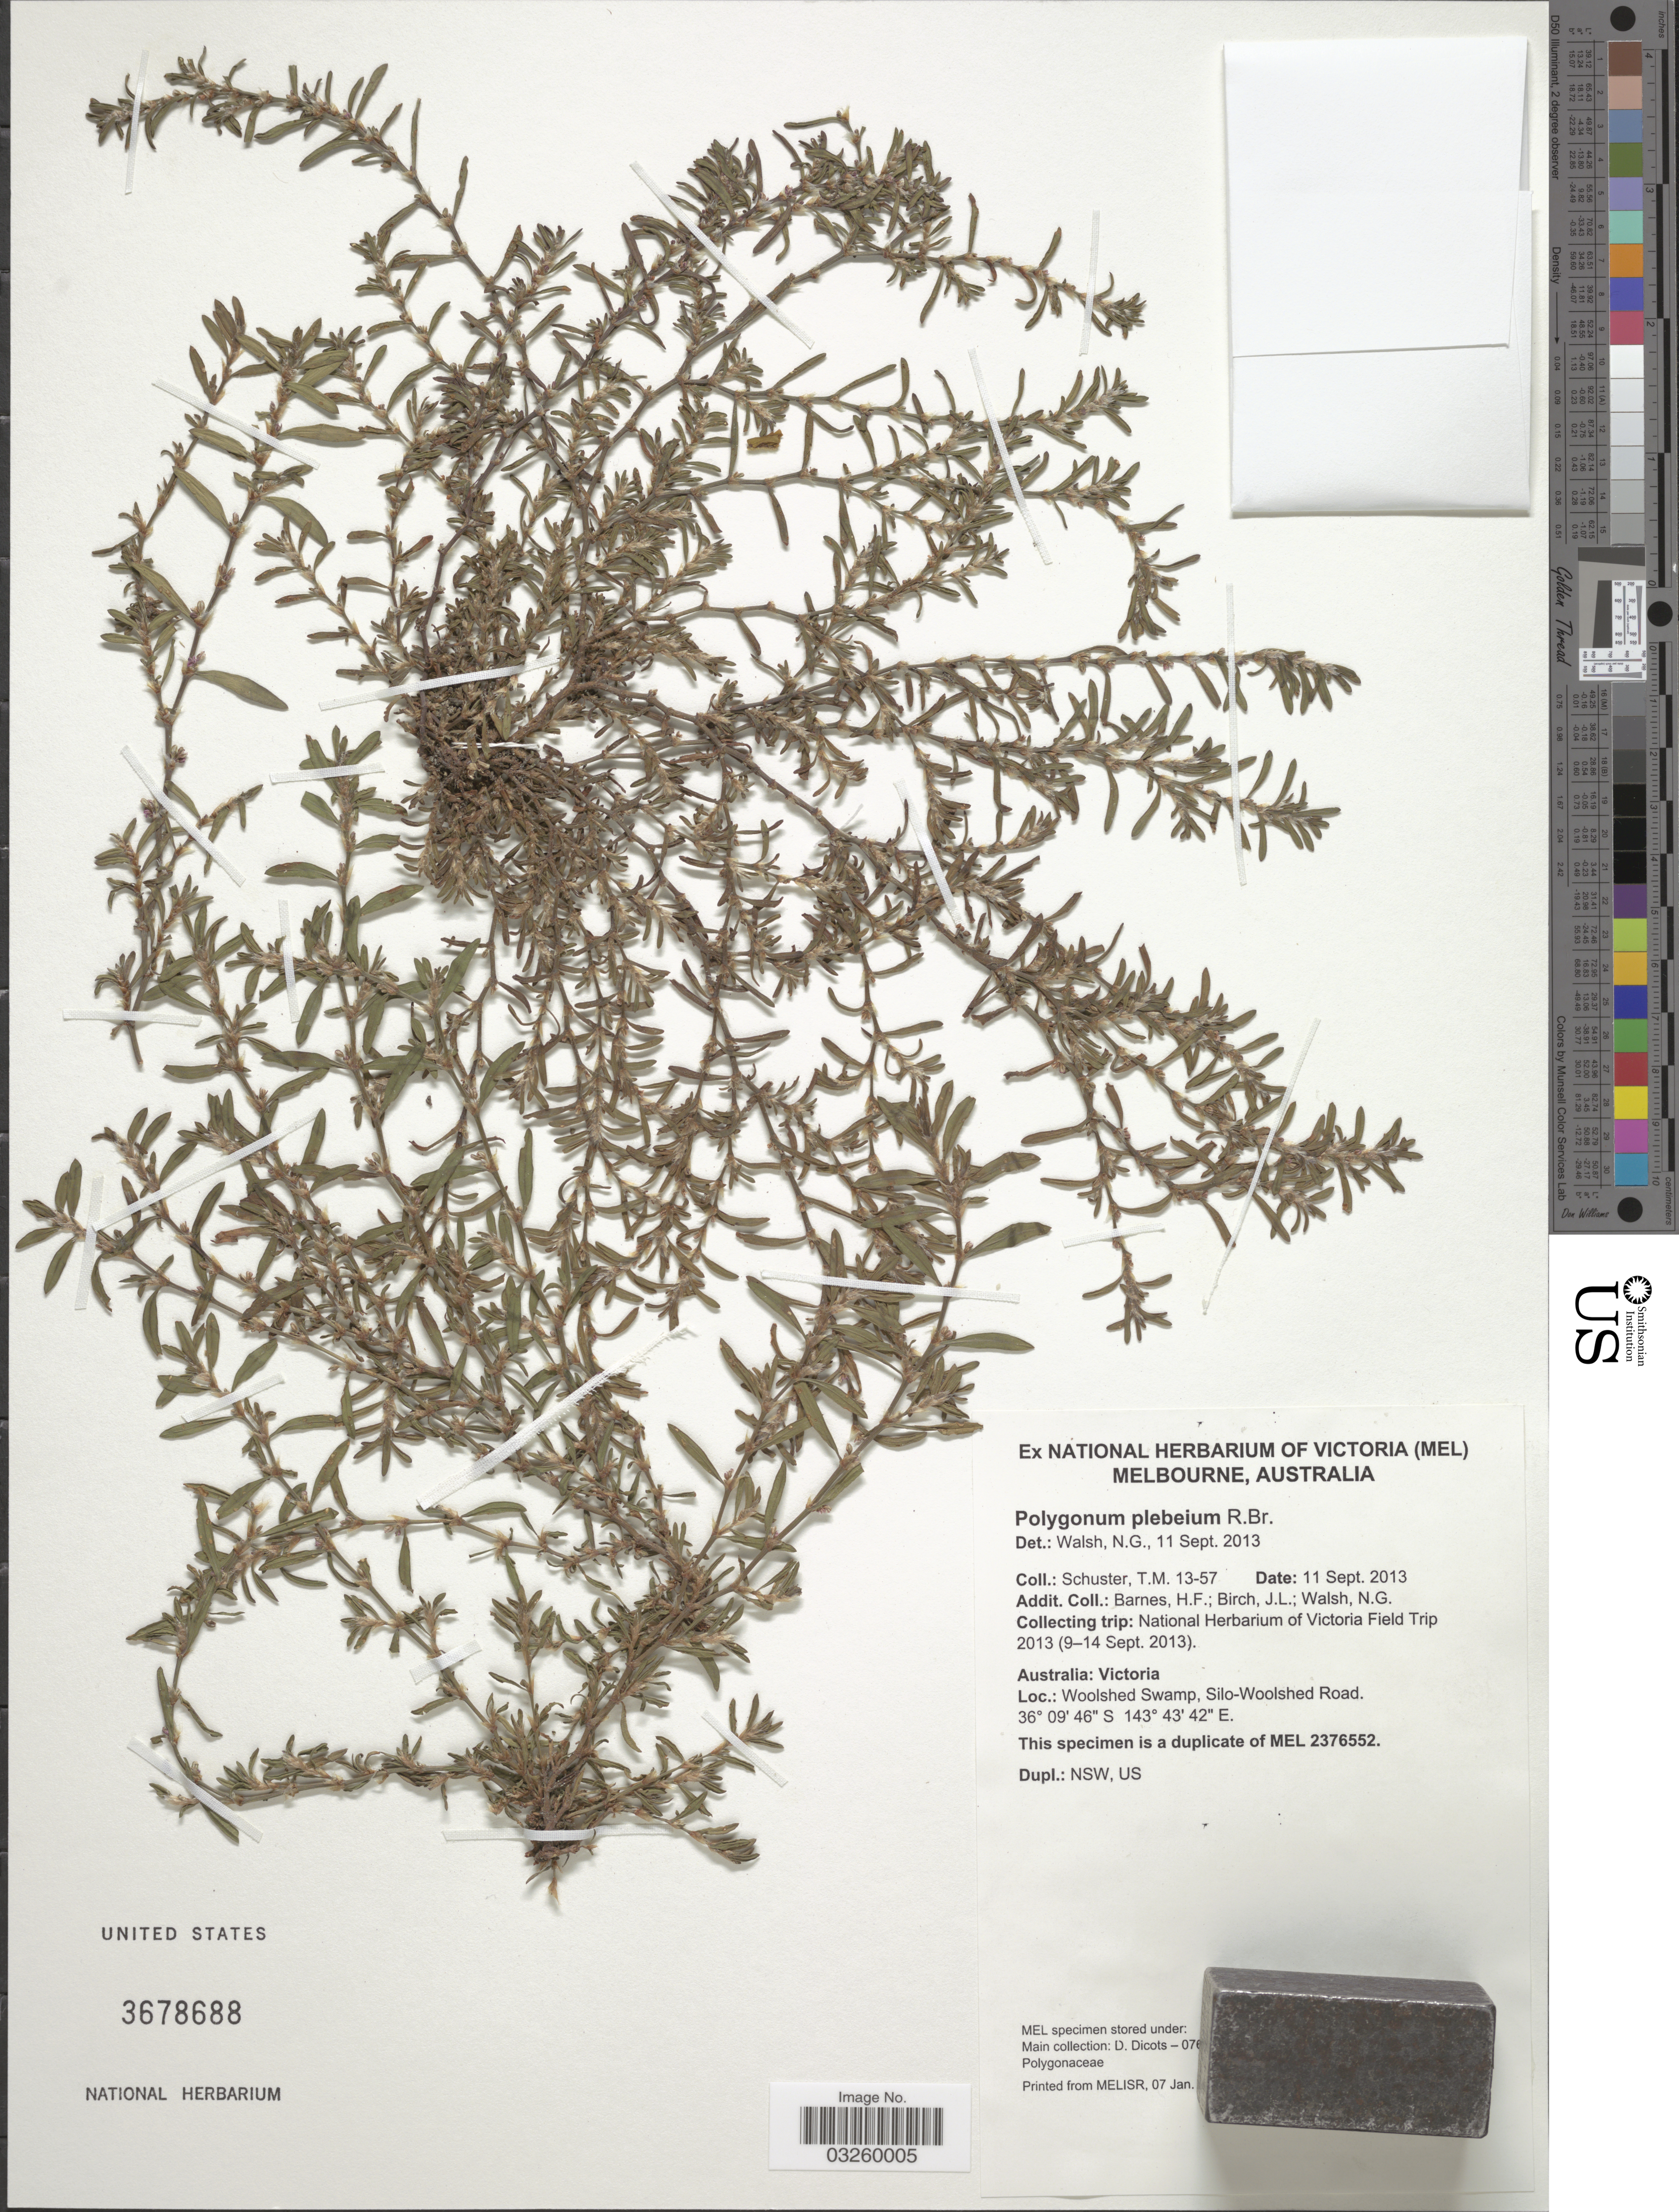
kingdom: Plantae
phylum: Tracheophyta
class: Magnoliopsida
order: Caryophyllales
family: Polygonaceae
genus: Polygonum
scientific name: Polygonum plebeium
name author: R. Br.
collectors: T. Schuster, H. Barnes, J. Birch & N. Walsh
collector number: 13-57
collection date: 2013-09-11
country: Australia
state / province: Victoria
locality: Victoria. Woolshed Swamp, Silo-Woolshed Road.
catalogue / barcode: US 3678688